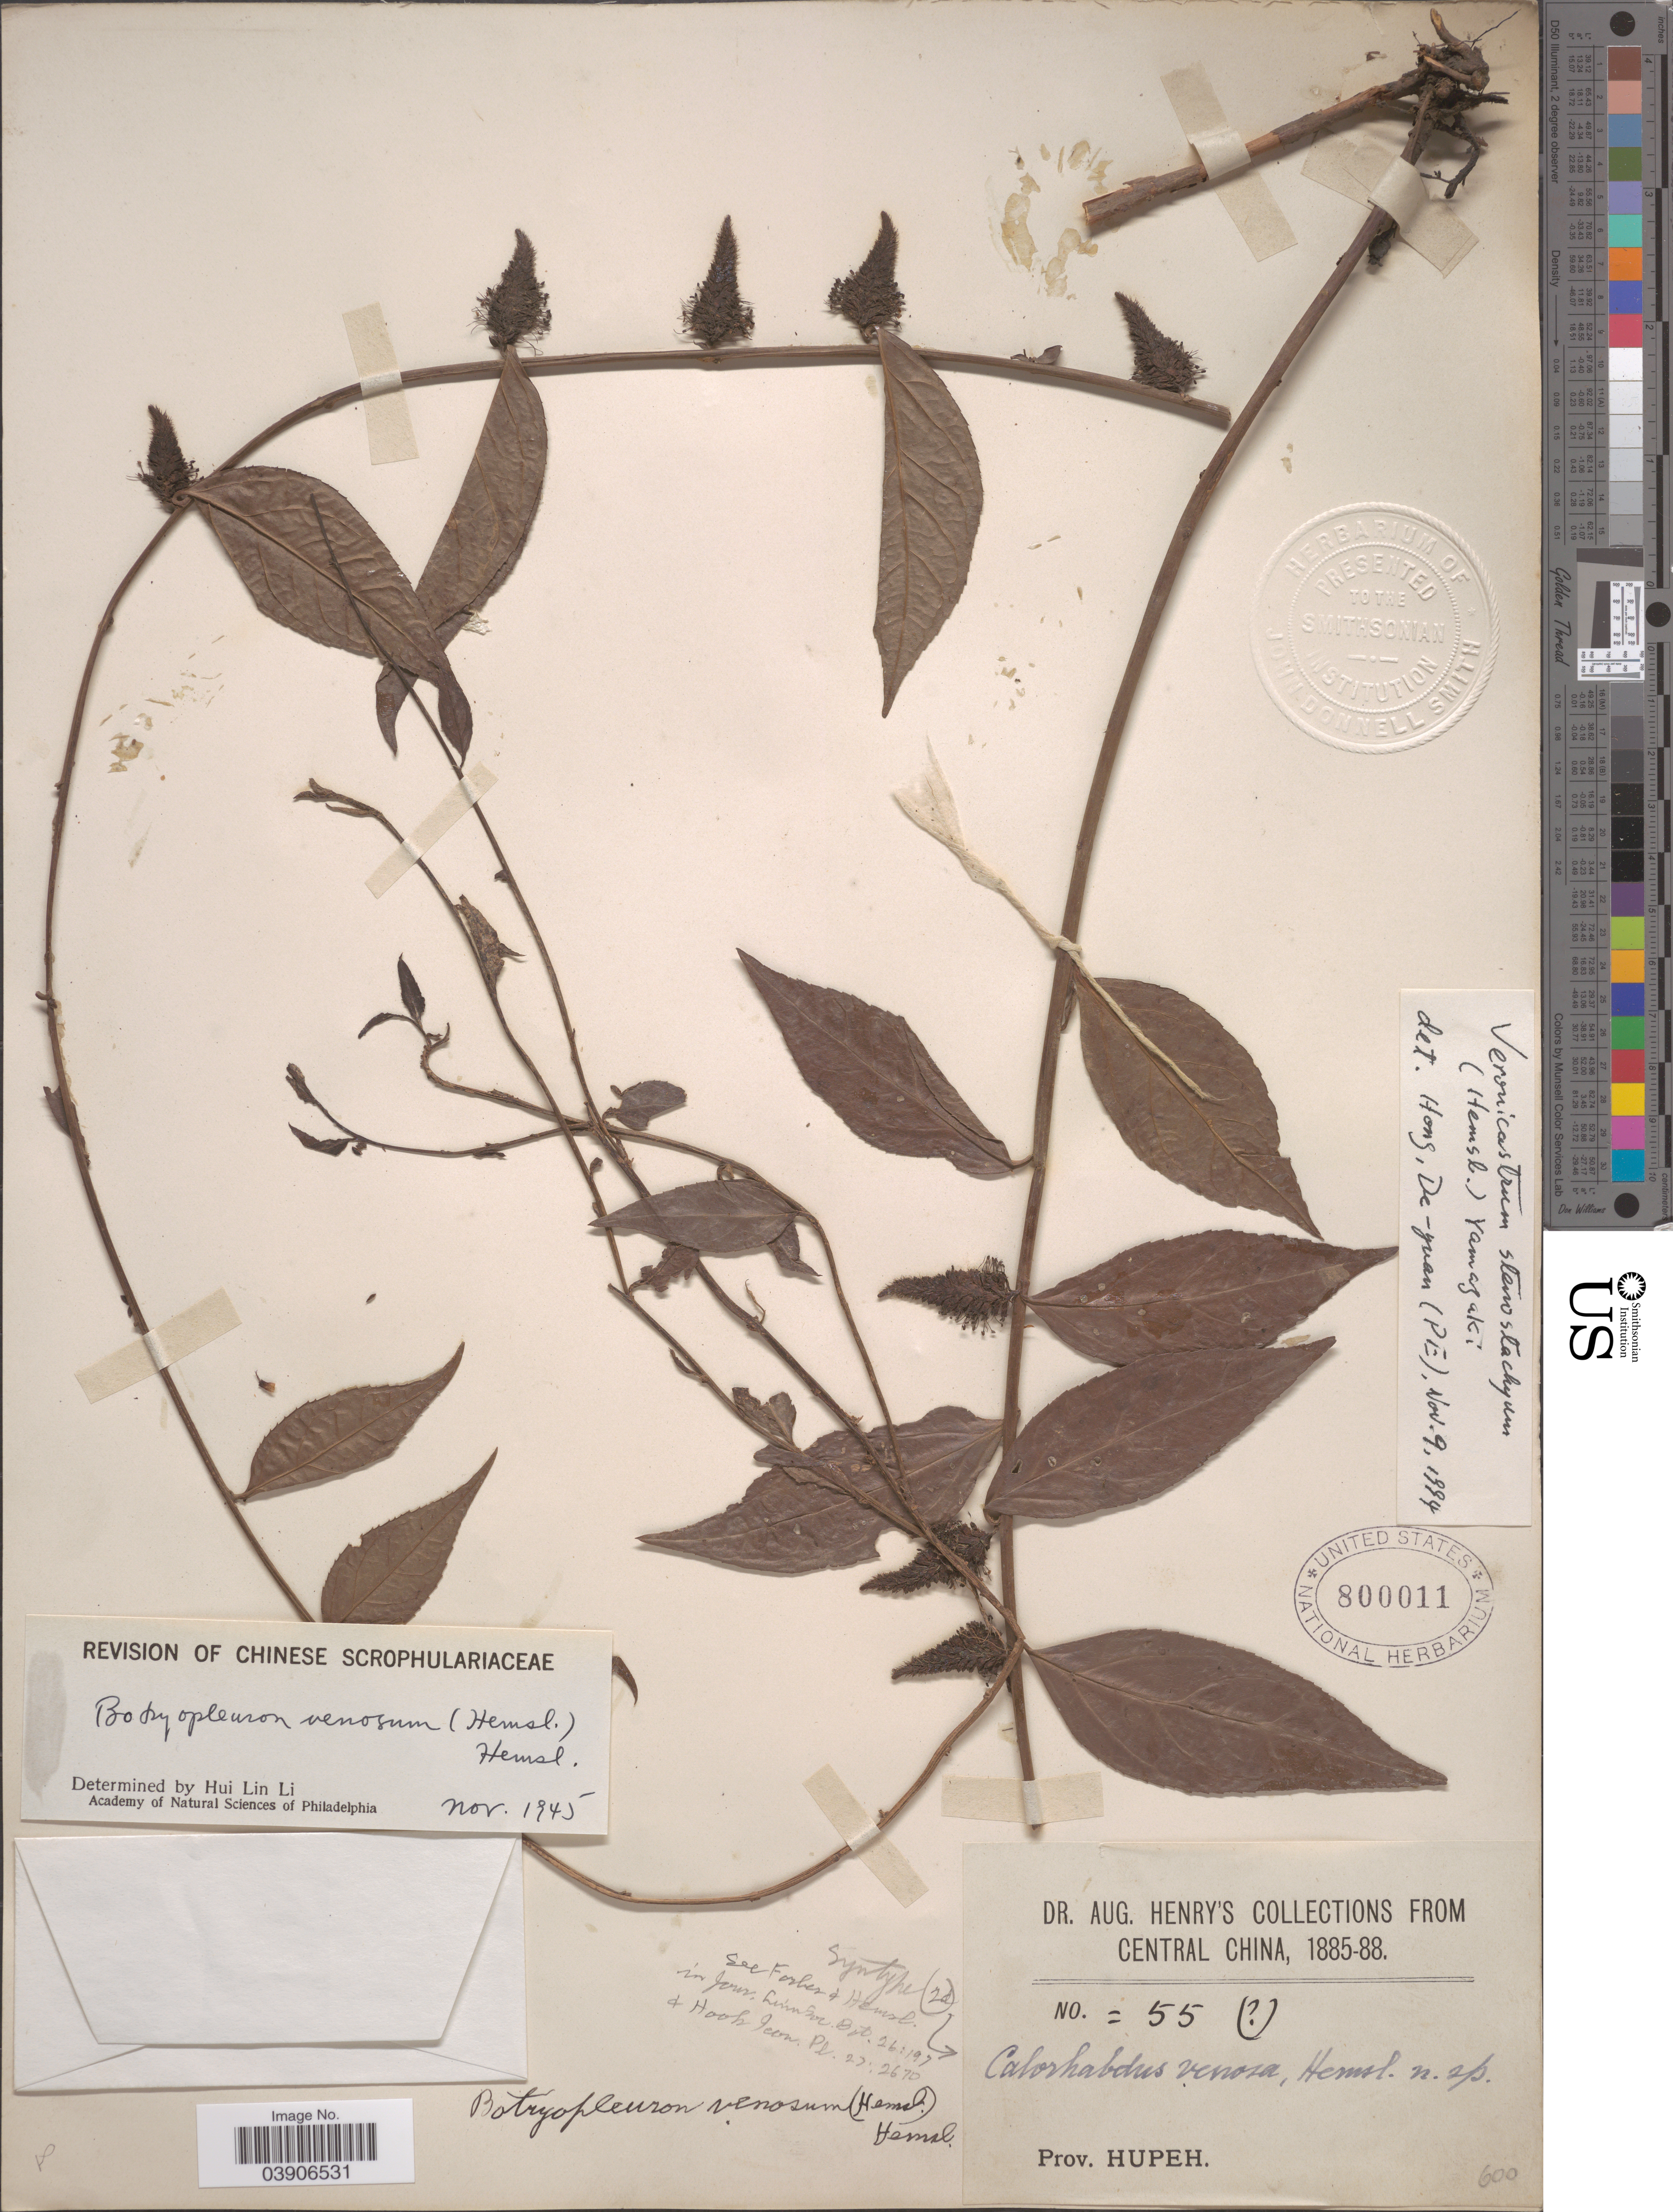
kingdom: Plantae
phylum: Tracheophyta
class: Magnoliopsida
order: Lamiales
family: Plantaginaceae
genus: Botryopleuron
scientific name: Botryopleuron stenostachyum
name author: (Hemsl.) Hemsl.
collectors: A. Henry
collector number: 55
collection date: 1885/1888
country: China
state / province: Hubei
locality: Central China. Prov. Hupeh.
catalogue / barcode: US 800011